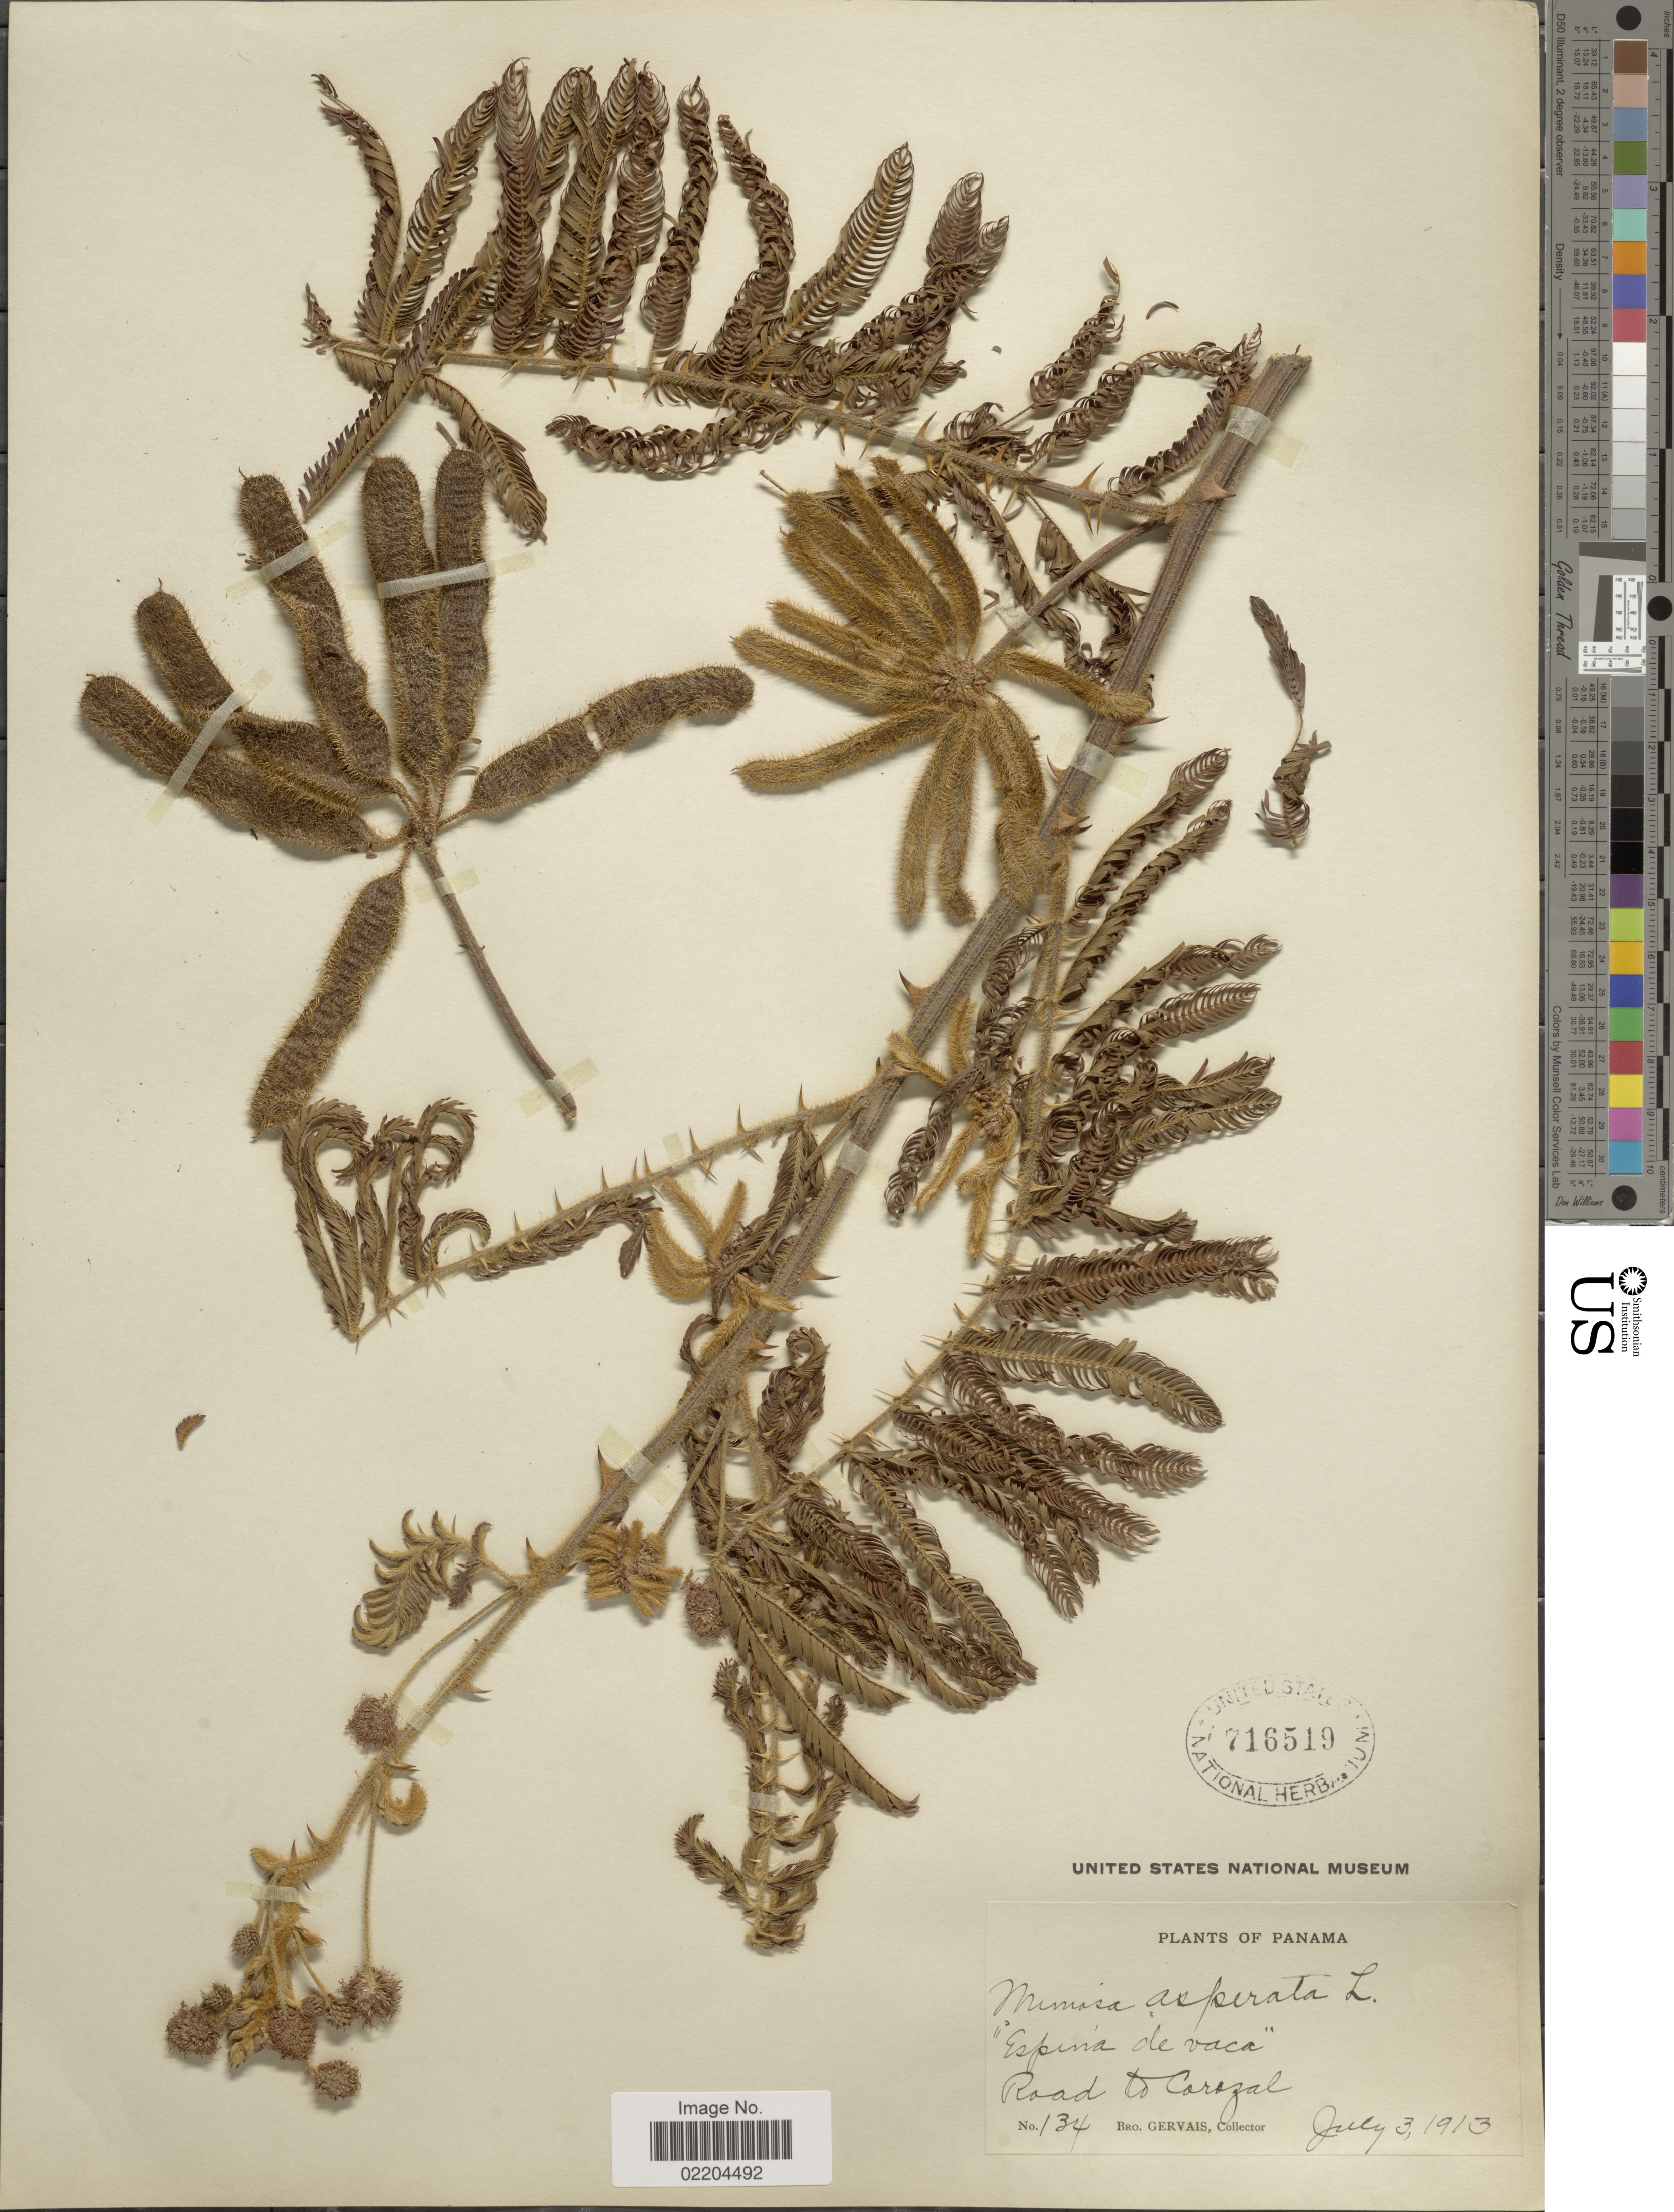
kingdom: Plantae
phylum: Tracheophyta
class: Magnoliopsida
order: Fabales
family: Fabaceae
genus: Mimosa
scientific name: Mimosa pigra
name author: L.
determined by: Strong, Mark T., (BOT), Smithsonian Institution - National Museum of Natural History (UNITED STATES)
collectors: B. Gervais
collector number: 134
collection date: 1913-07-03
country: Panama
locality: Road to Corozal.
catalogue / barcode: US 716519